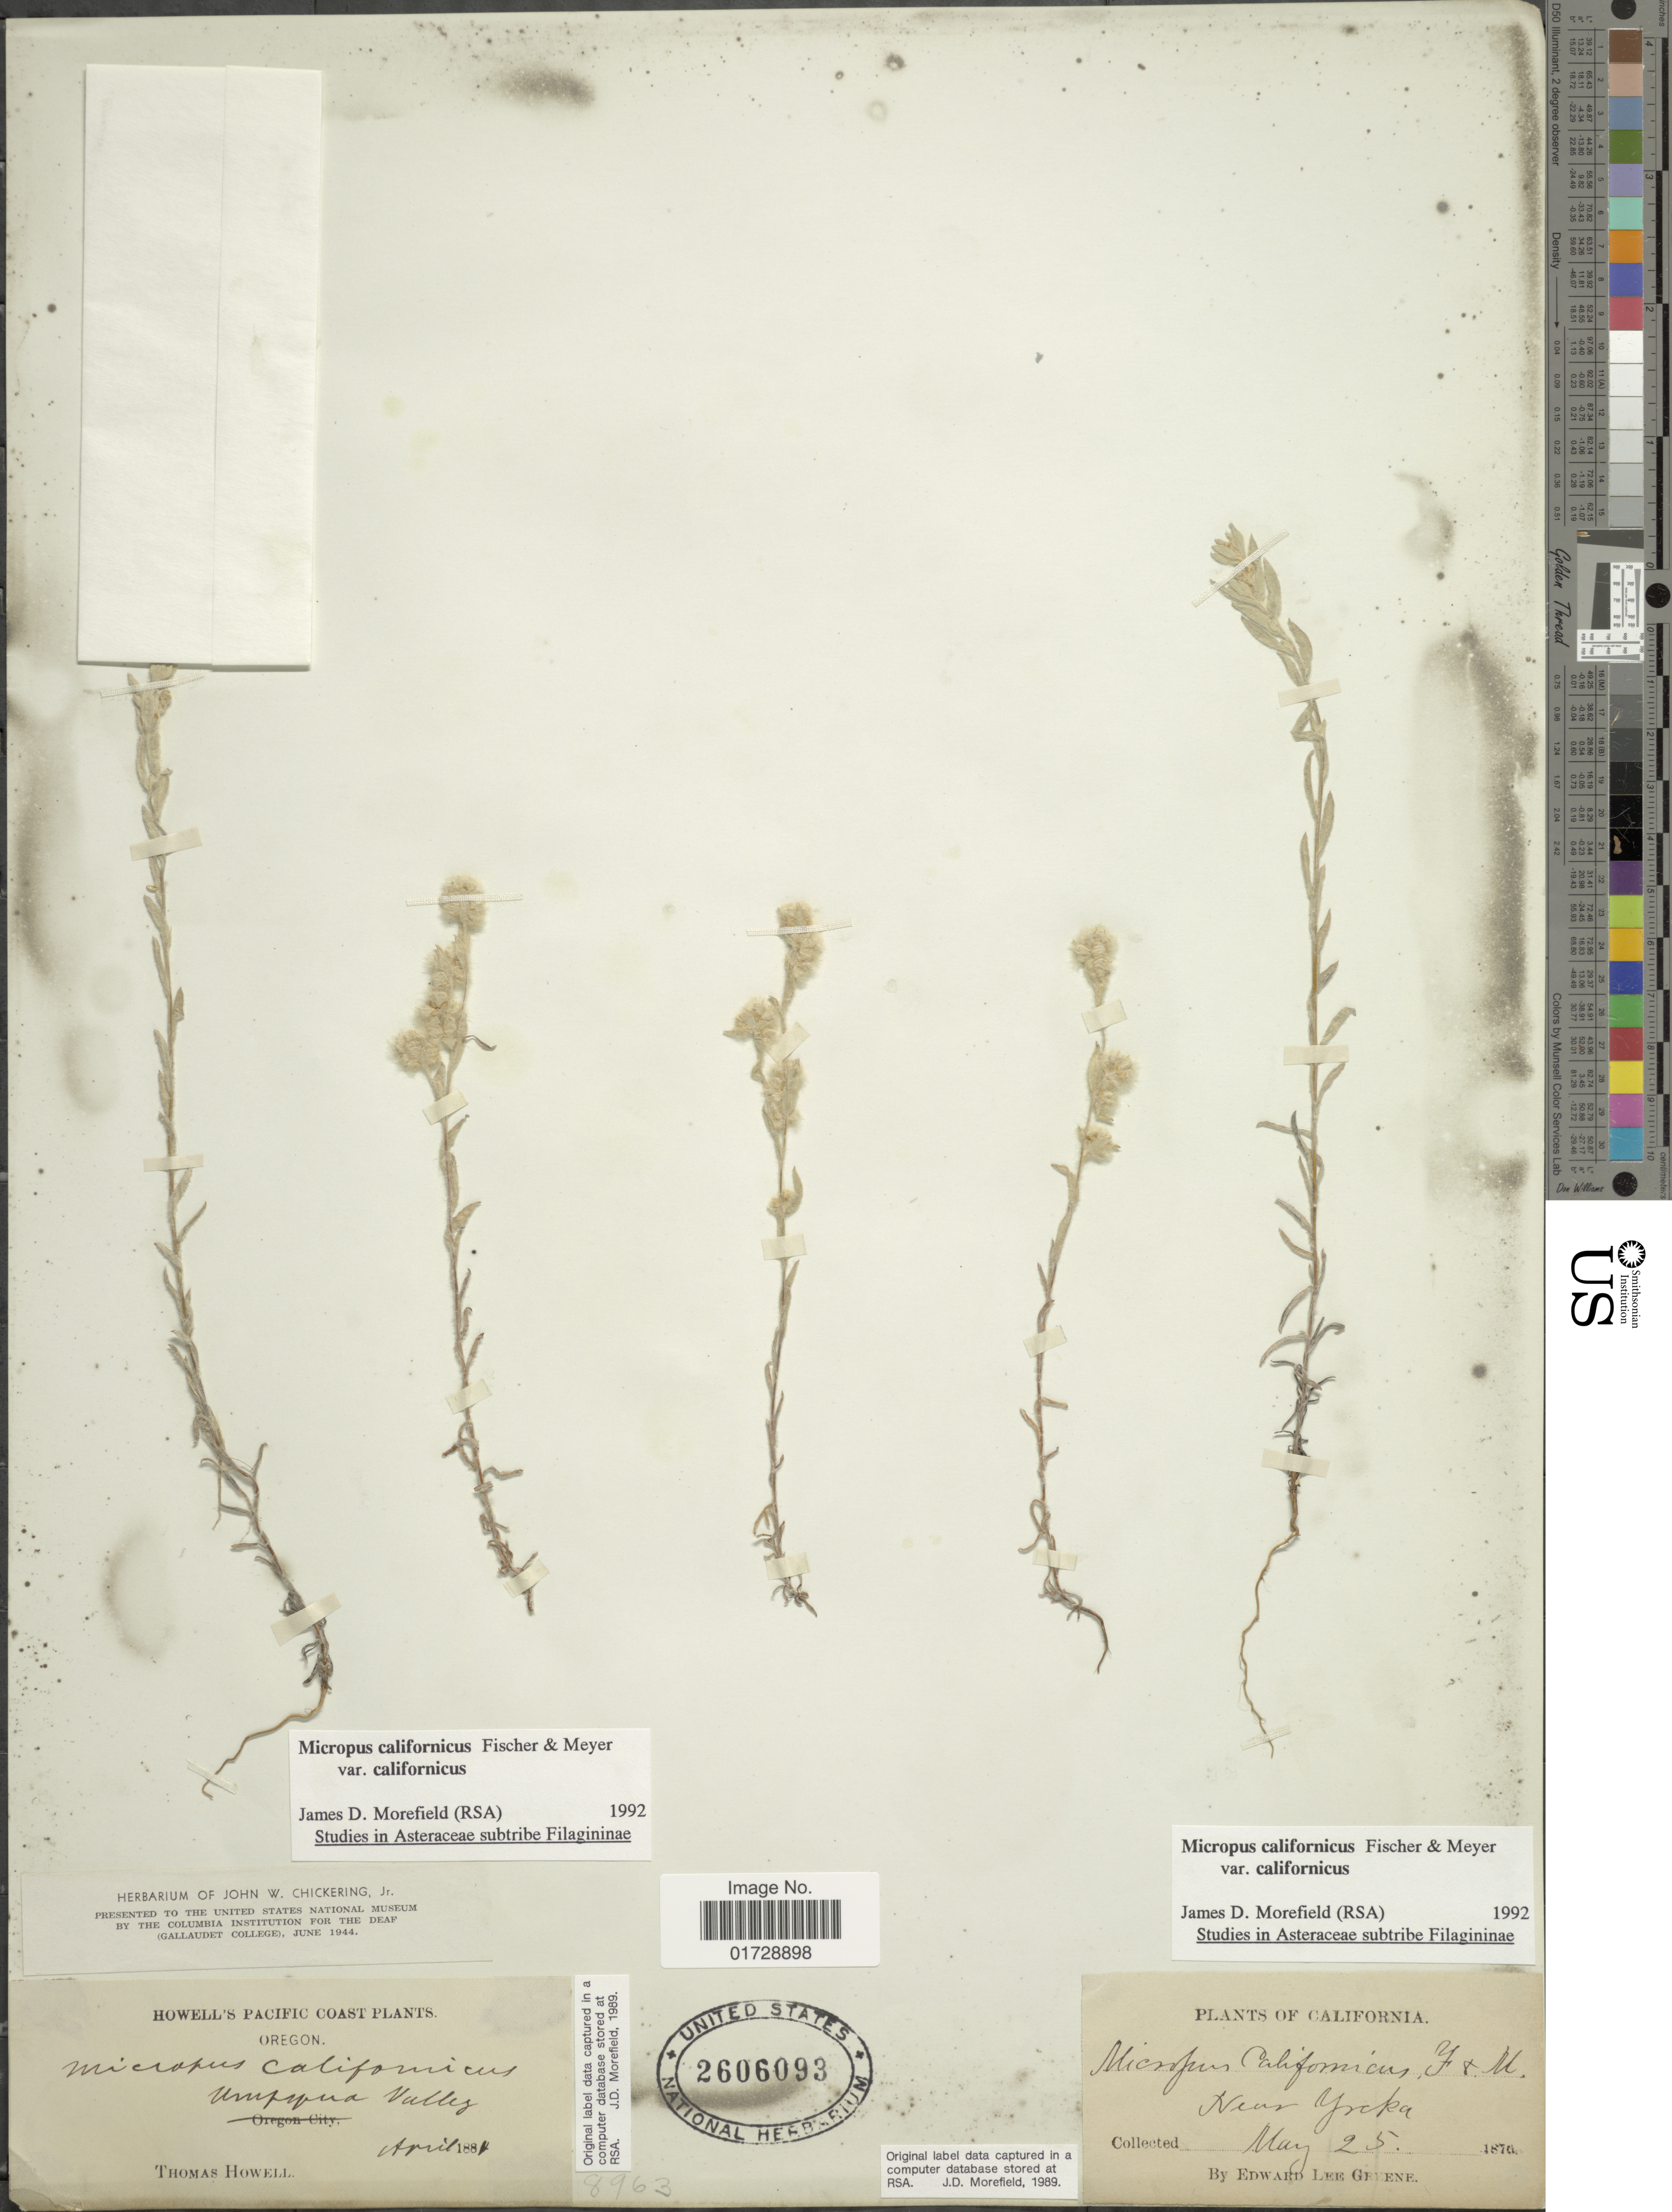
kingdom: Plantae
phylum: Tracheophyta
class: Magnoliopsida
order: Asterales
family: Asteraceae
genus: Micropus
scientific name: Micropus californicus var. californicus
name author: Fisch. & C.A. Mey.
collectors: E. L. Greene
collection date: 1876-05-25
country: United States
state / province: California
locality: Near Yreka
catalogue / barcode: US 2606093-2